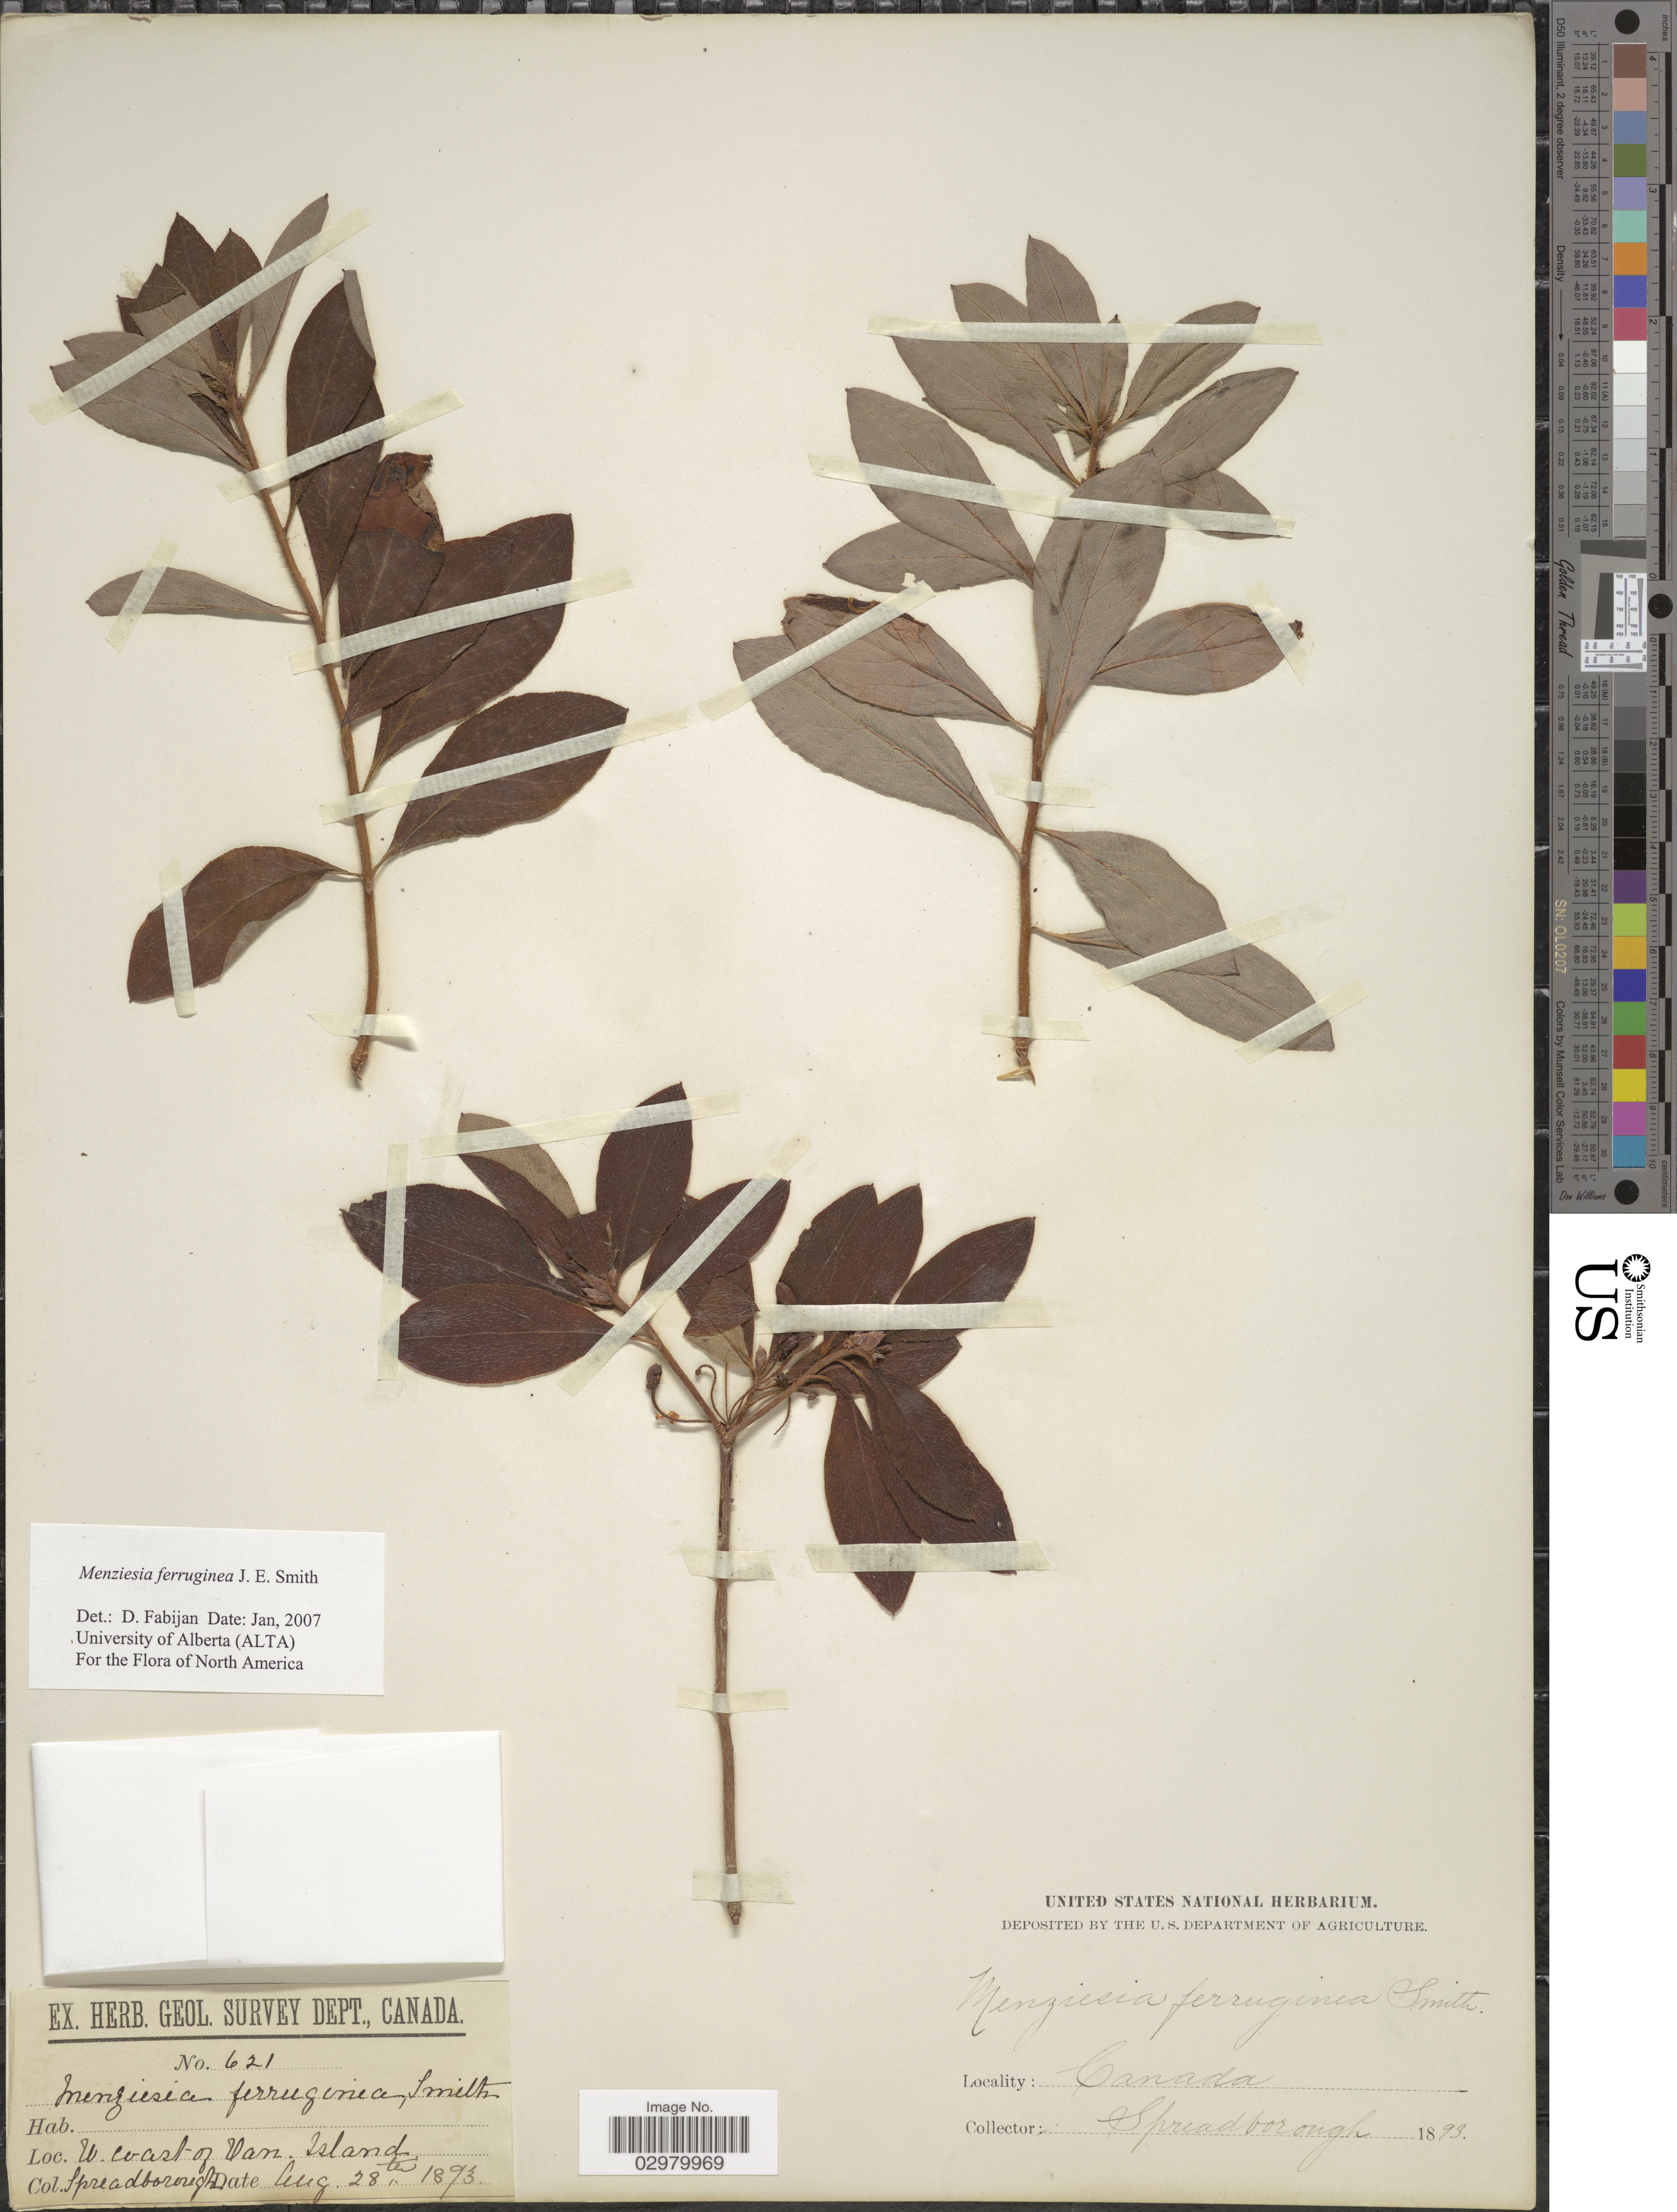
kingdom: Plantae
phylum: Tracheophyta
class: Magnoliopsida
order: Ericales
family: Ericaceae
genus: Menziesia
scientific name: Menziesia ferruginea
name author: Sm.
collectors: W. Spreadborough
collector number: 621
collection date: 1893-08-28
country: Canada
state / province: British Columbia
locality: W. coast of Van. Island.